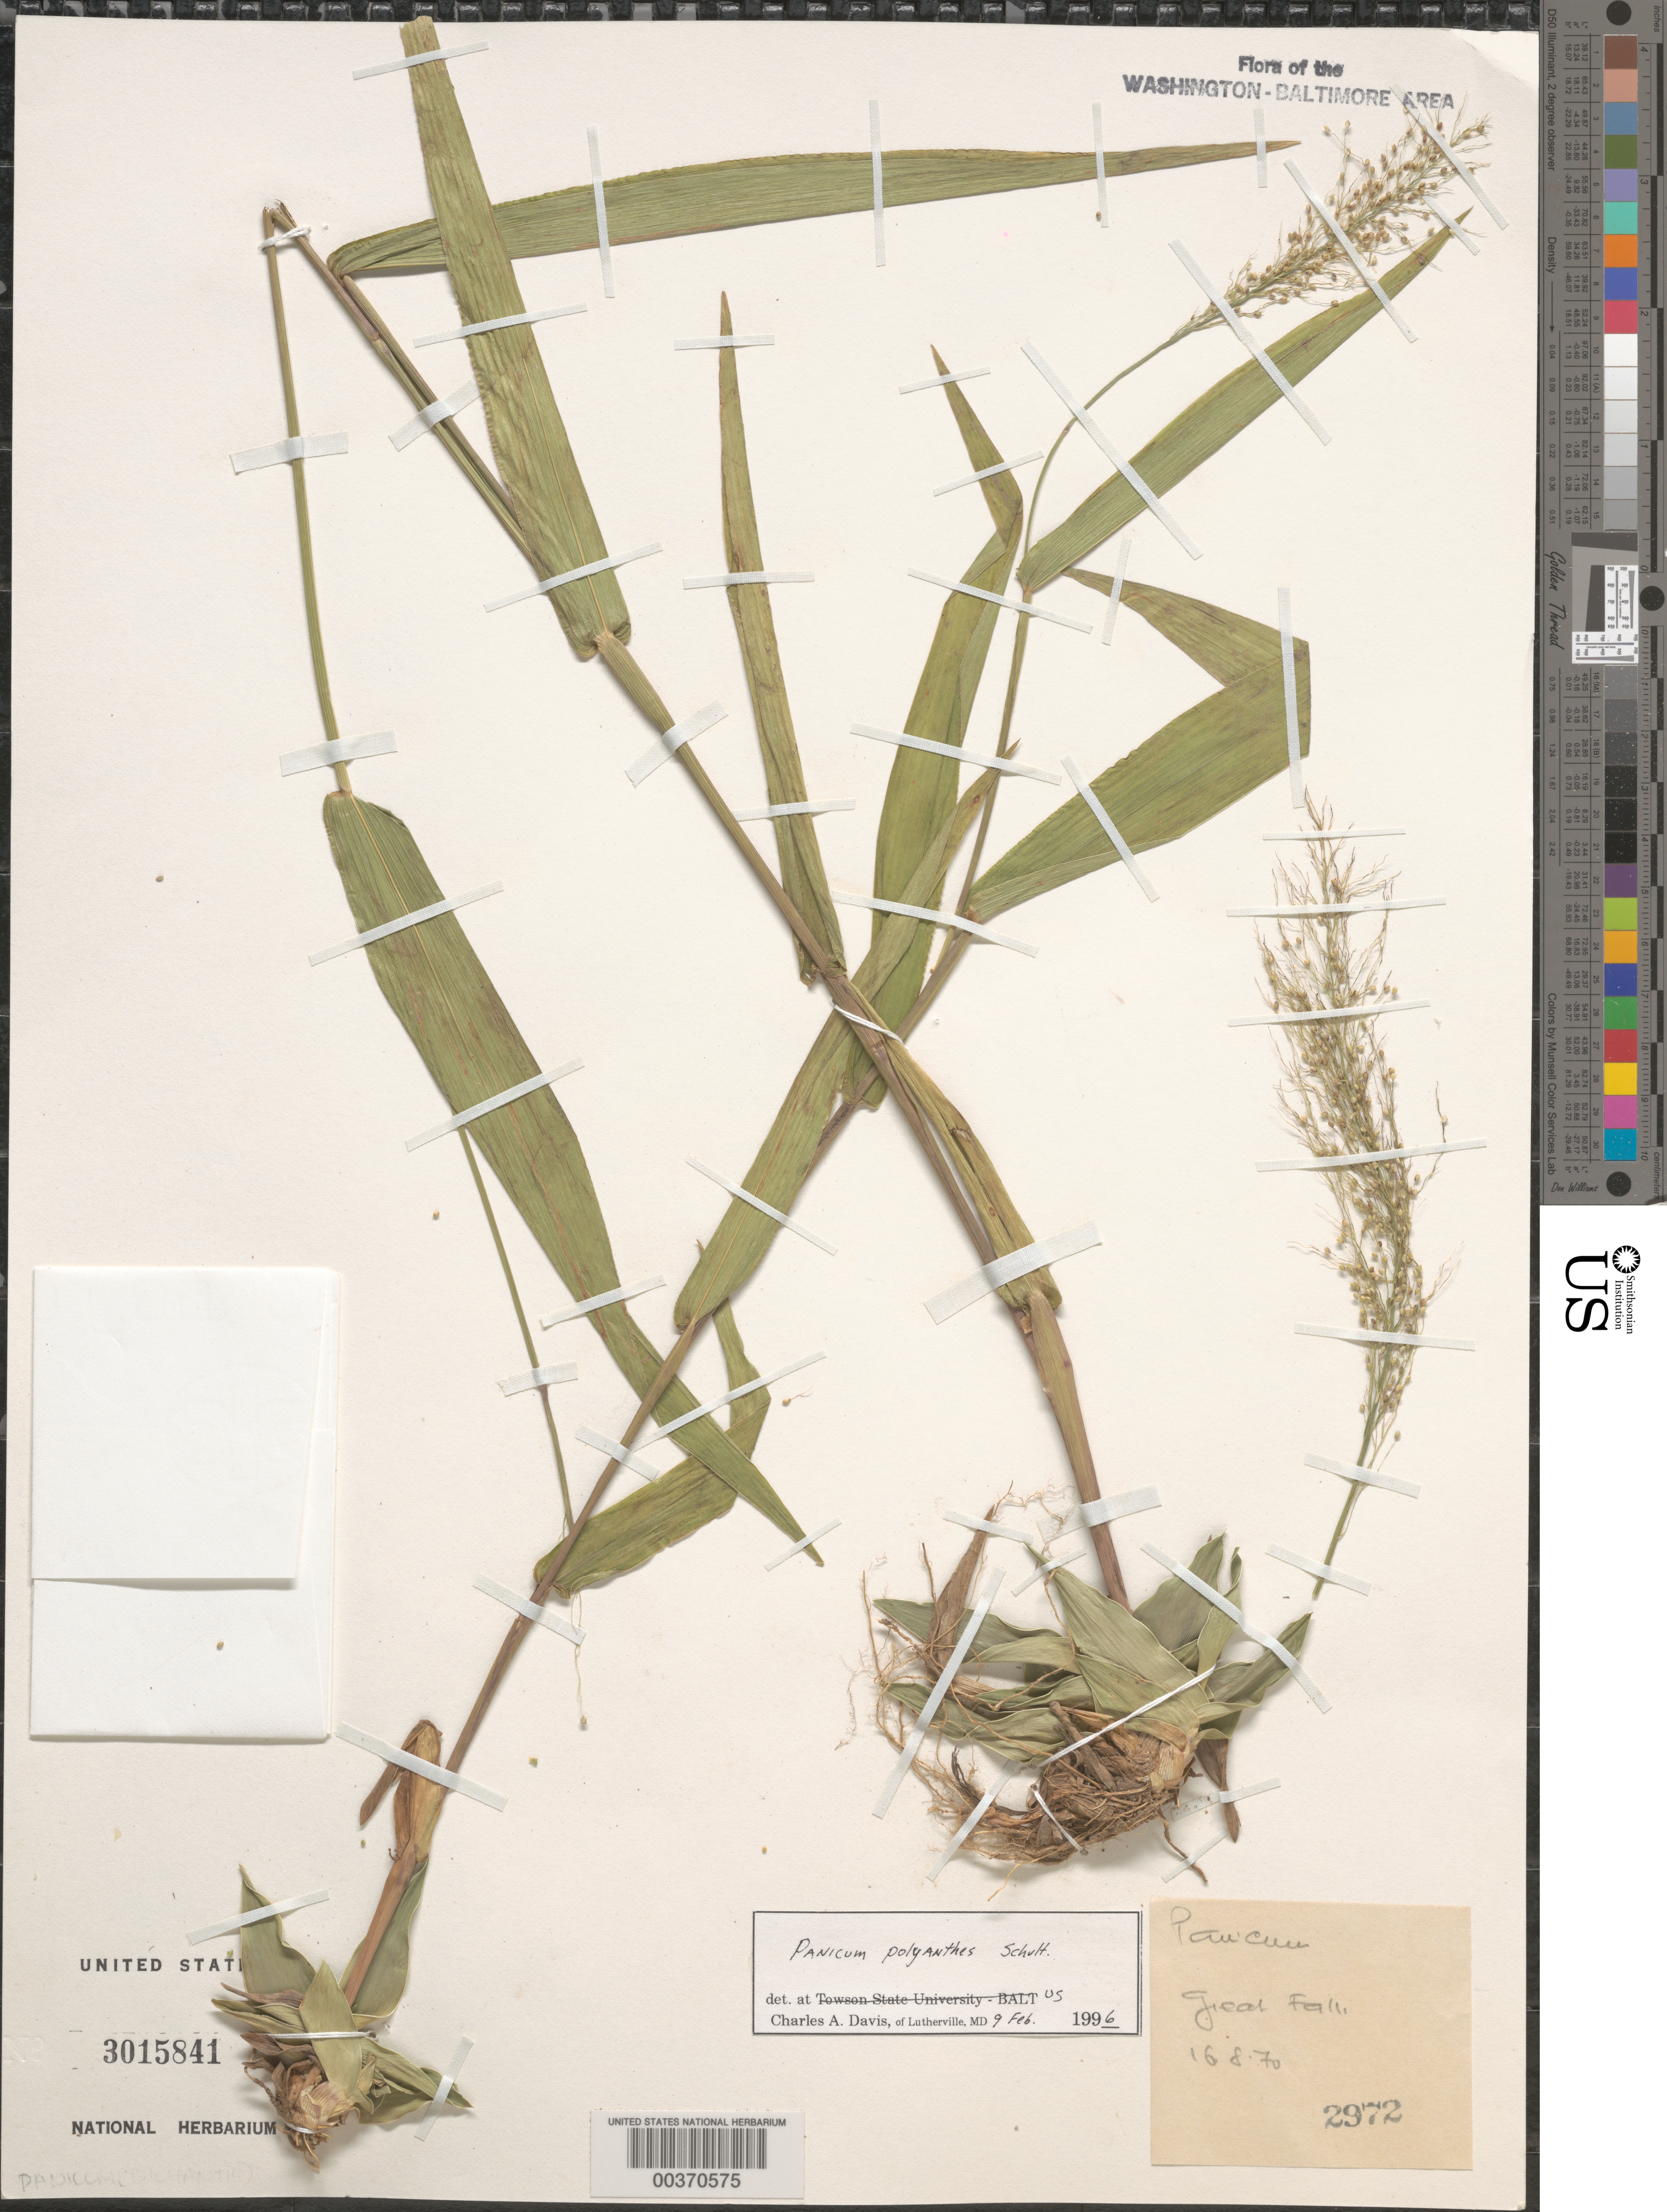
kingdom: Plantae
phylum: Tracheophyta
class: Liliopsida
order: Poales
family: Poaceae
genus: Dichanthelium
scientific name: Dichanthelium sphaerocarpon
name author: (Elliott) Gould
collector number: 2972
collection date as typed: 16 Aug 1970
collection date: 1970-08-16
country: United States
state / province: Maryland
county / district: Montgomery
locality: Great Falls C. & O. Canal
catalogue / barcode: US 3015841